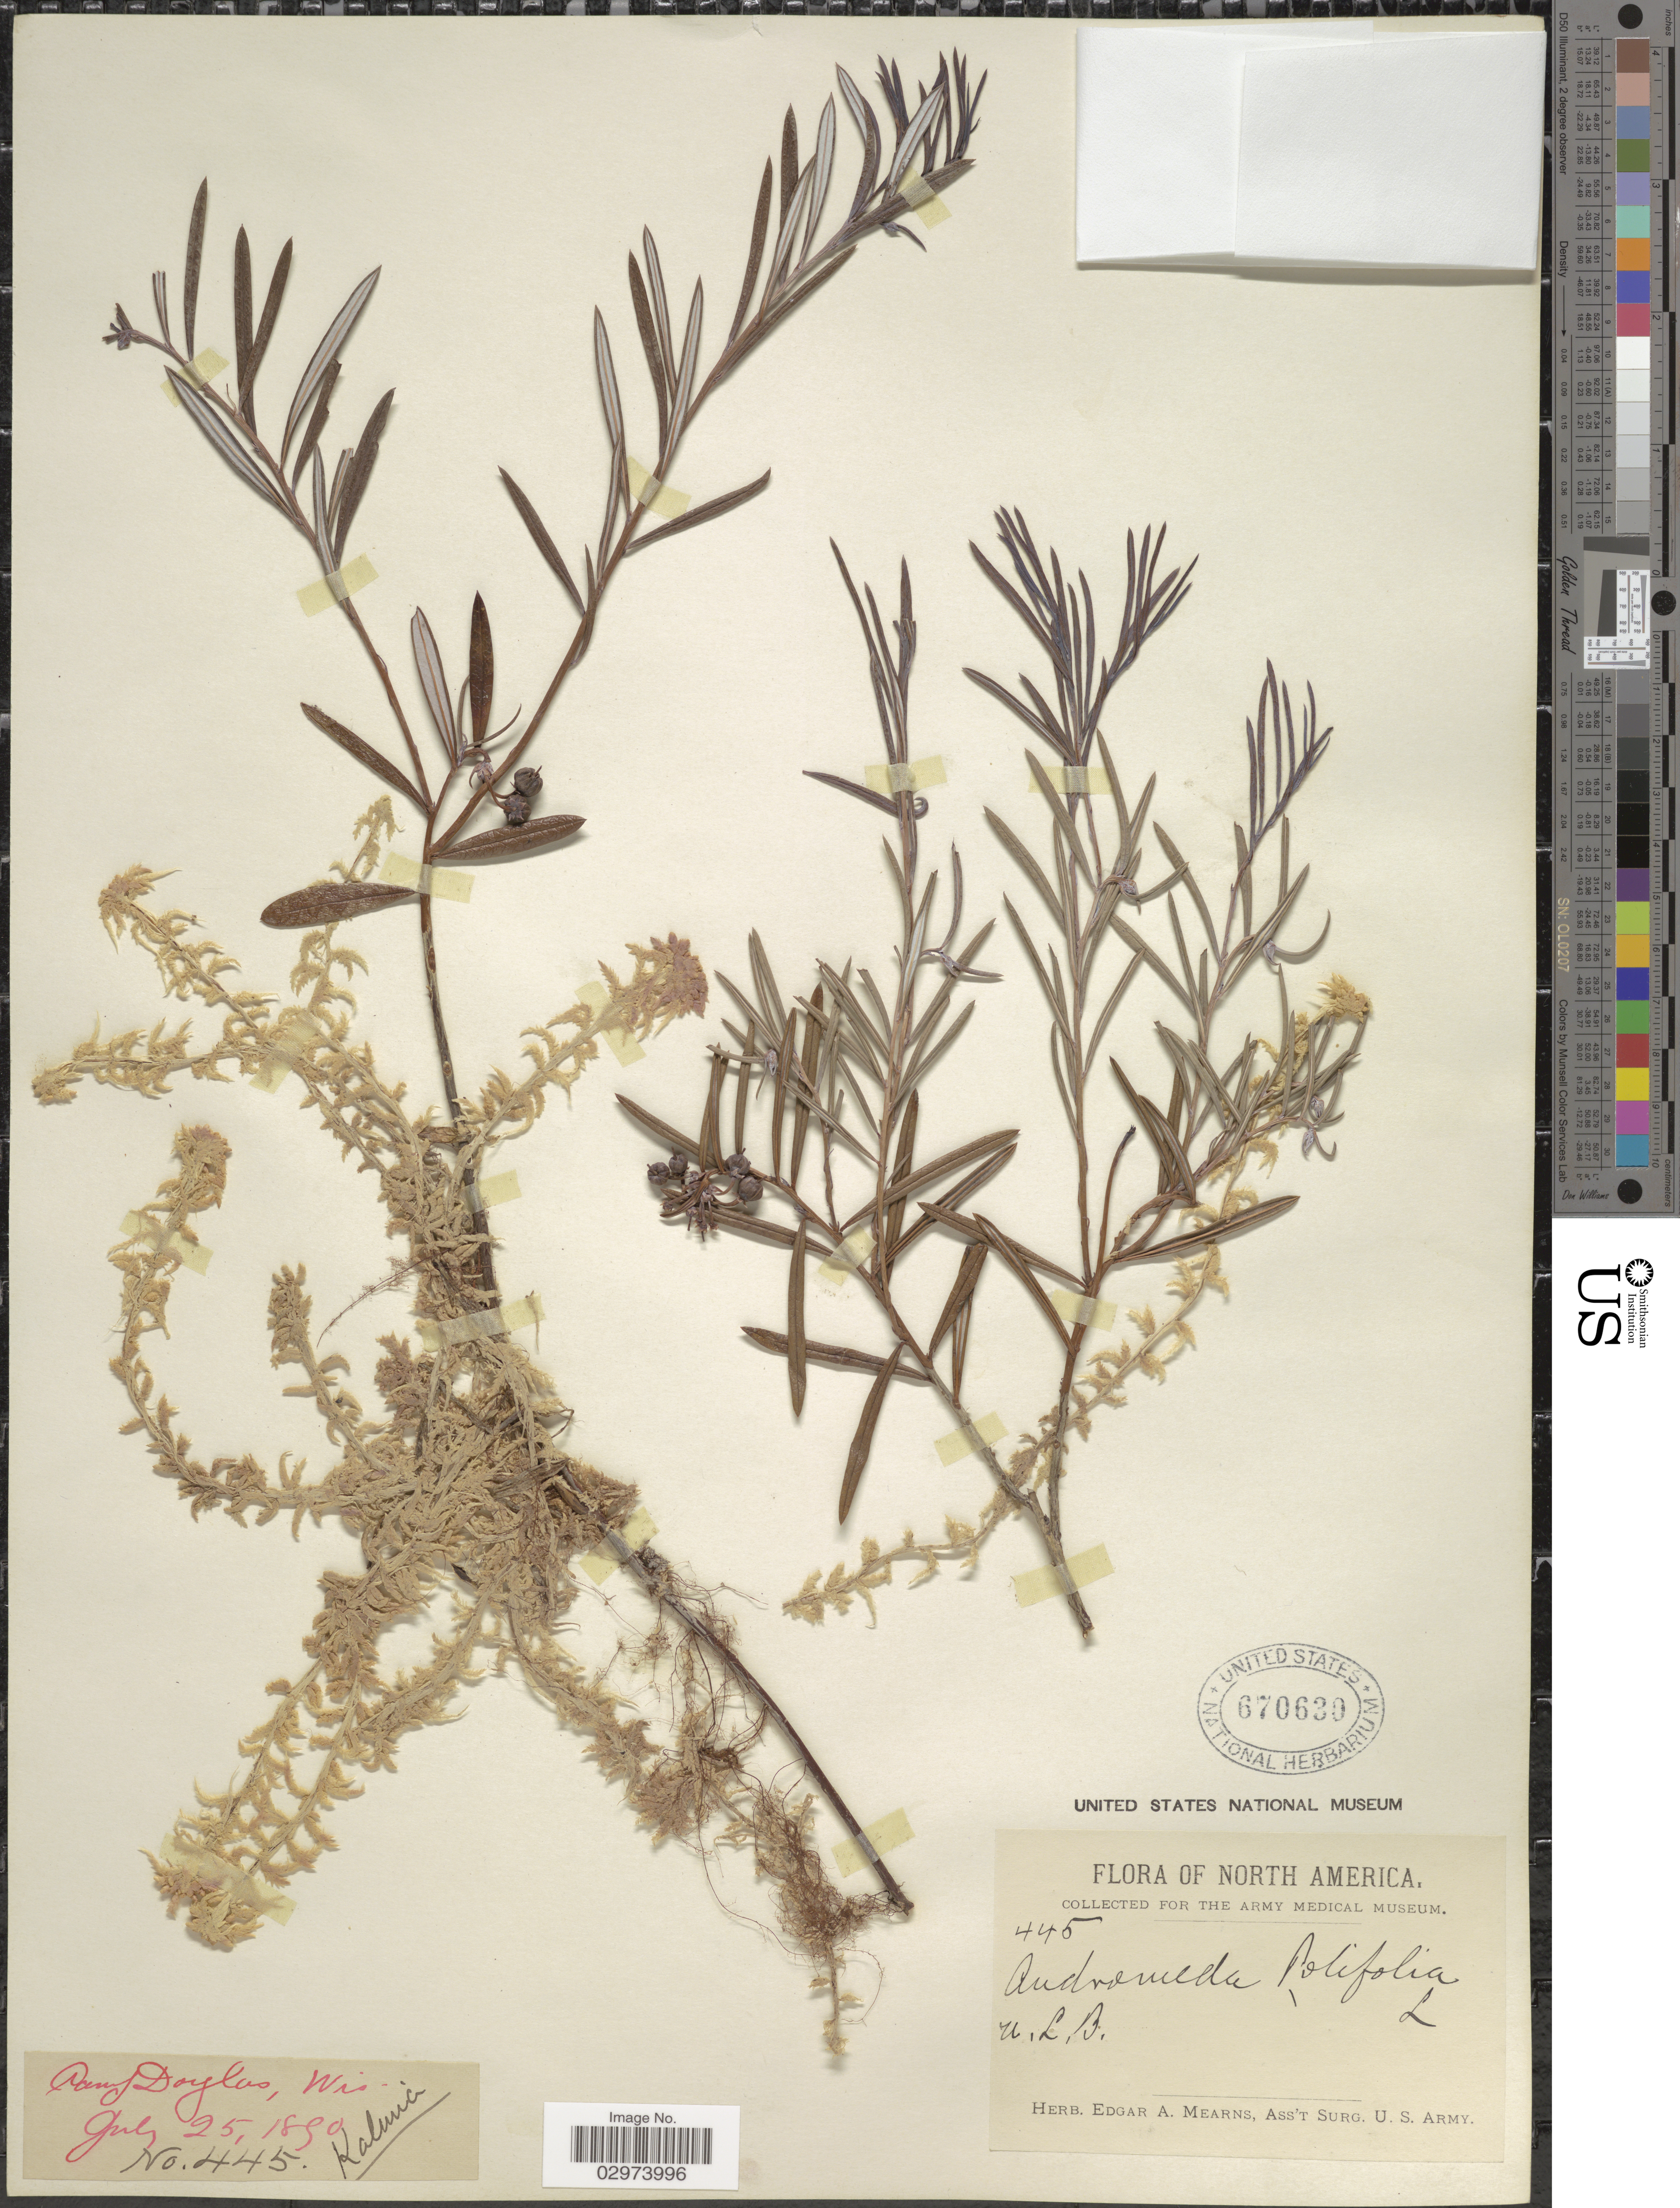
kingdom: Plantae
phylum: Tracheophyta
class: Magnoliopsida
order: Ericales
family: Ericaceae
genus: Andromeda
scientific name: Andromeda polifolia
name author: L.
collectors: ex herb. Edgar A. Mearns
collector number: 445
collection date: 1850-07-25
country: United States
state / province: Wisconsin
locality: Camp Douglas, Wis.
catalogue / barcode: US 670630